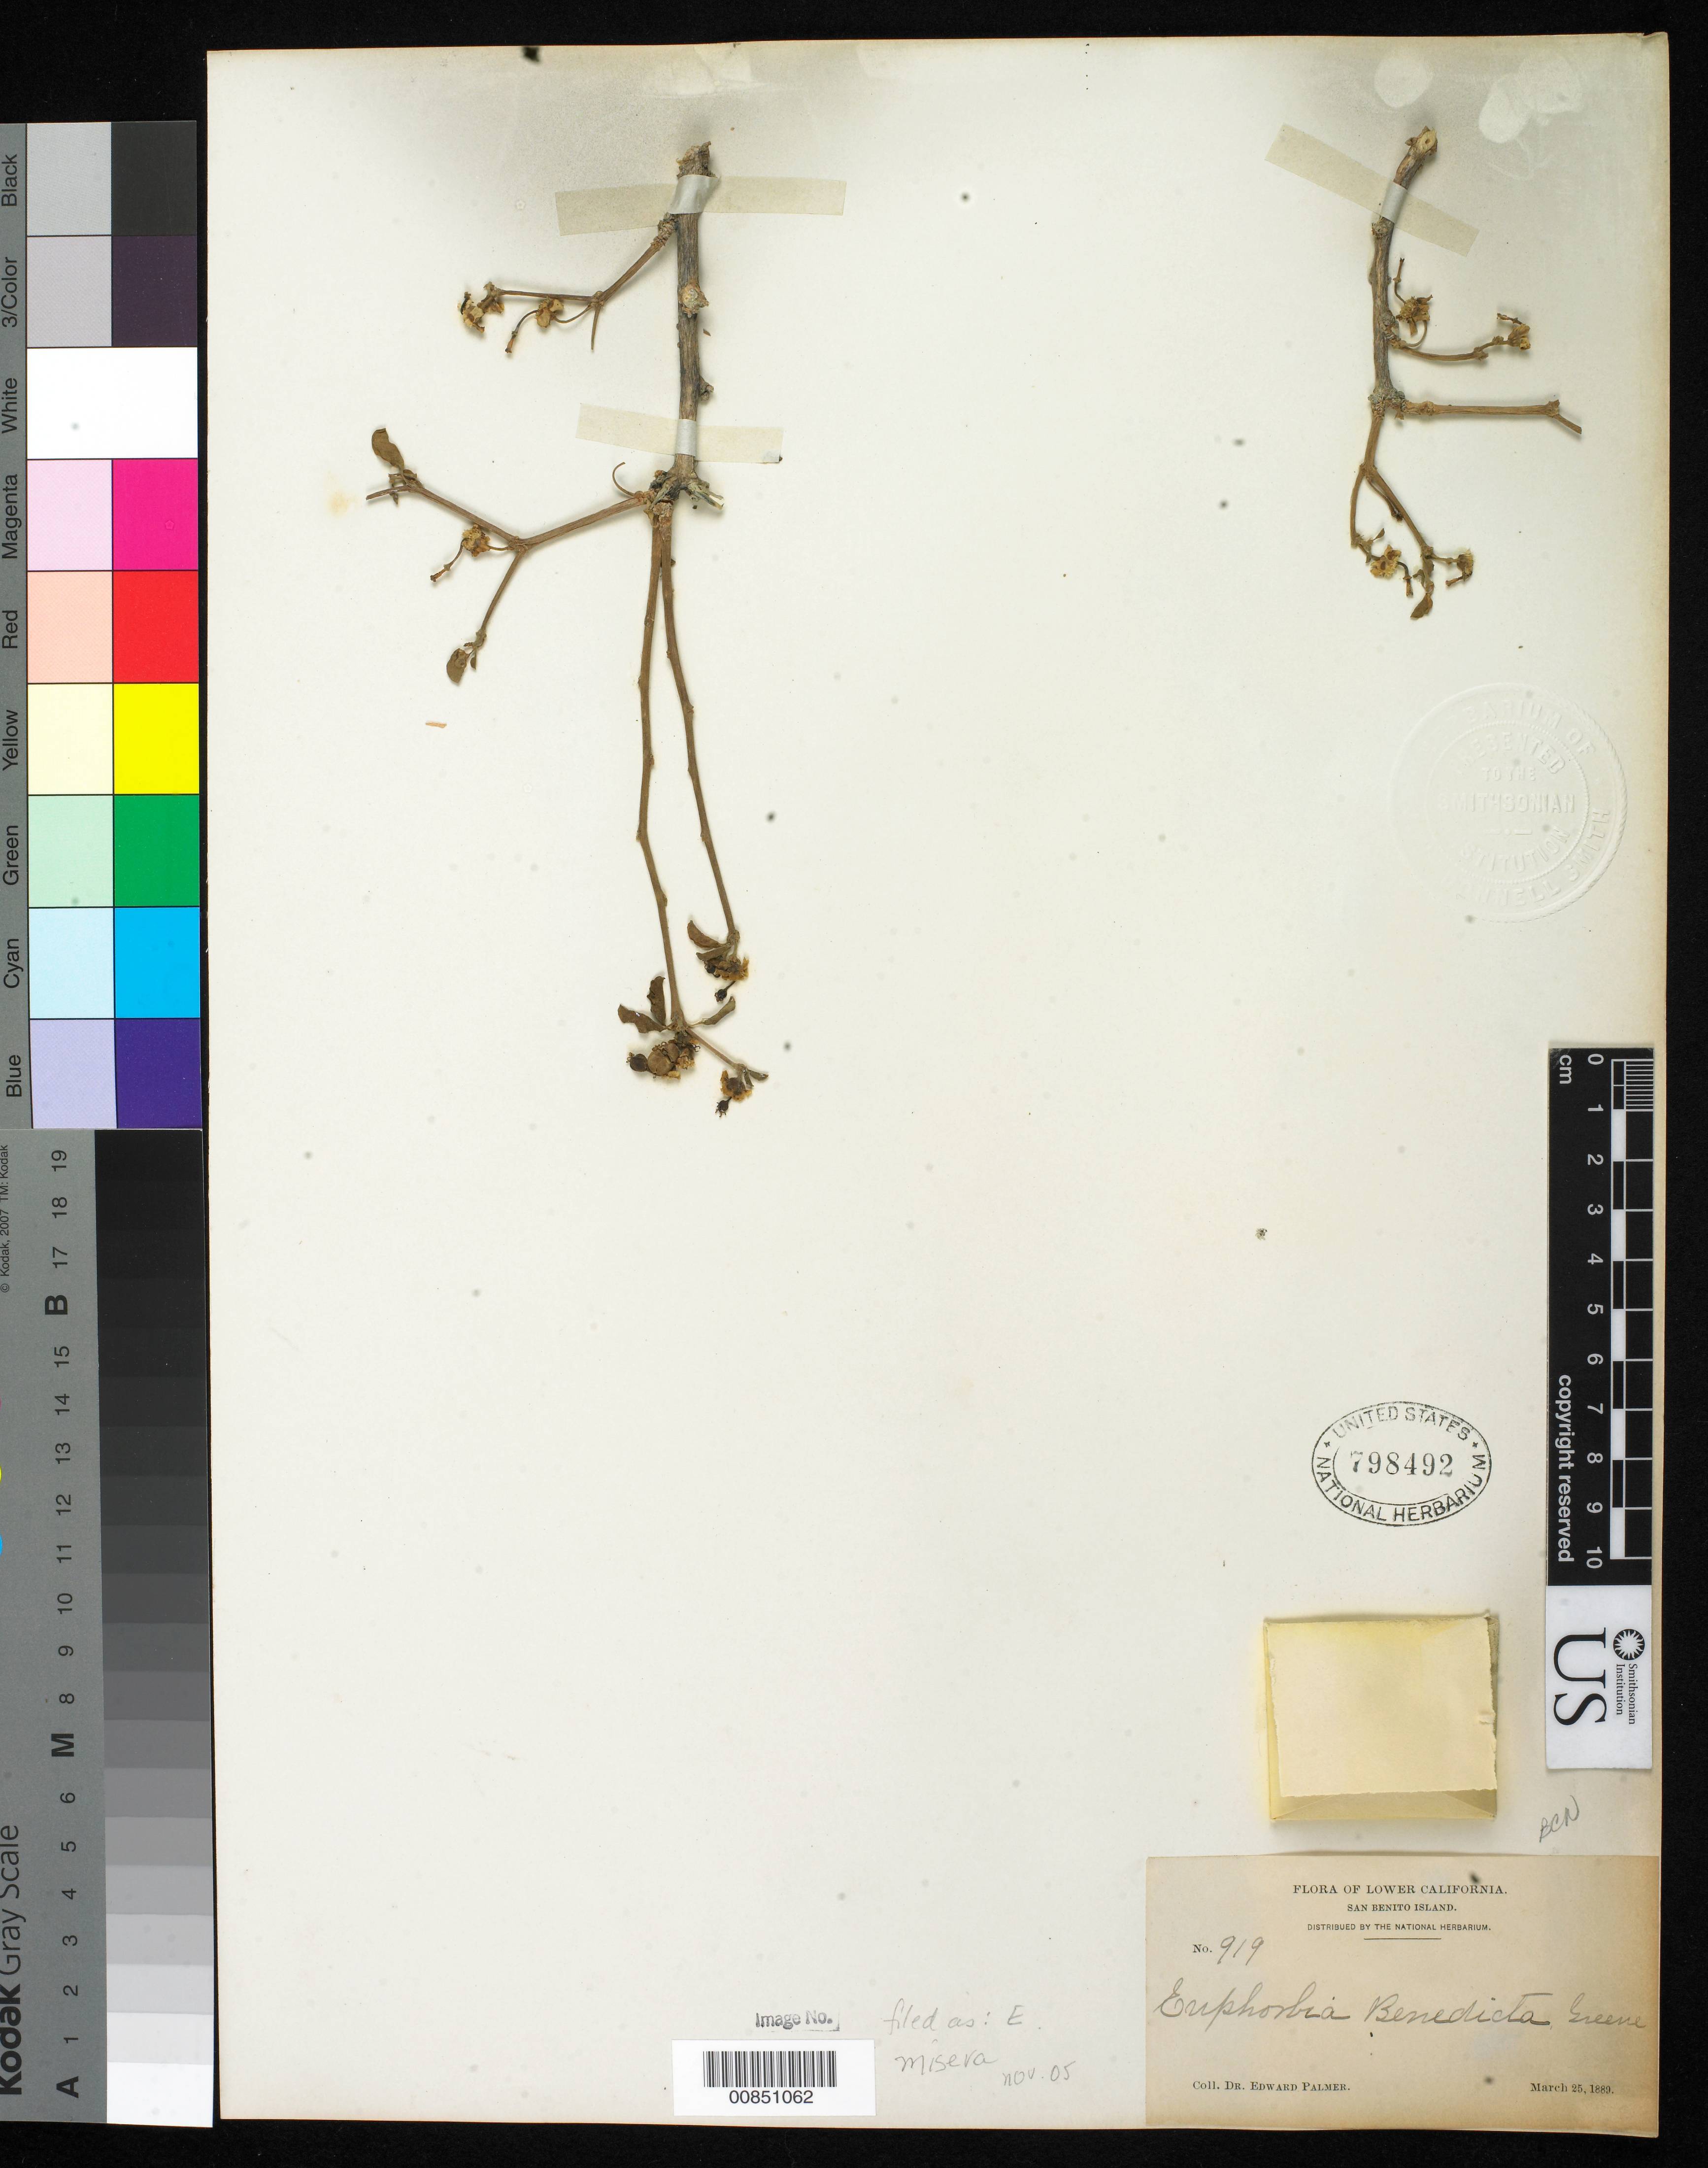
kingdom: Plantae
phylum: Tracheophyta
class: Magnoliopsida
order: Malpighiales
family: Euphorbiaceae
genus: Euphorbia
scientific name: Euphorbia misera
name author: Benth.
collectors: E. Palmer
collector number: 919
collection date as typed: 25 Mar 1889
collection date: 1889-03-25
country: Mexico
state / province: Baja California Norte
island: San Benito I.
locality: San Benito Island, Baja California.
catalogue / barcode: US 798492